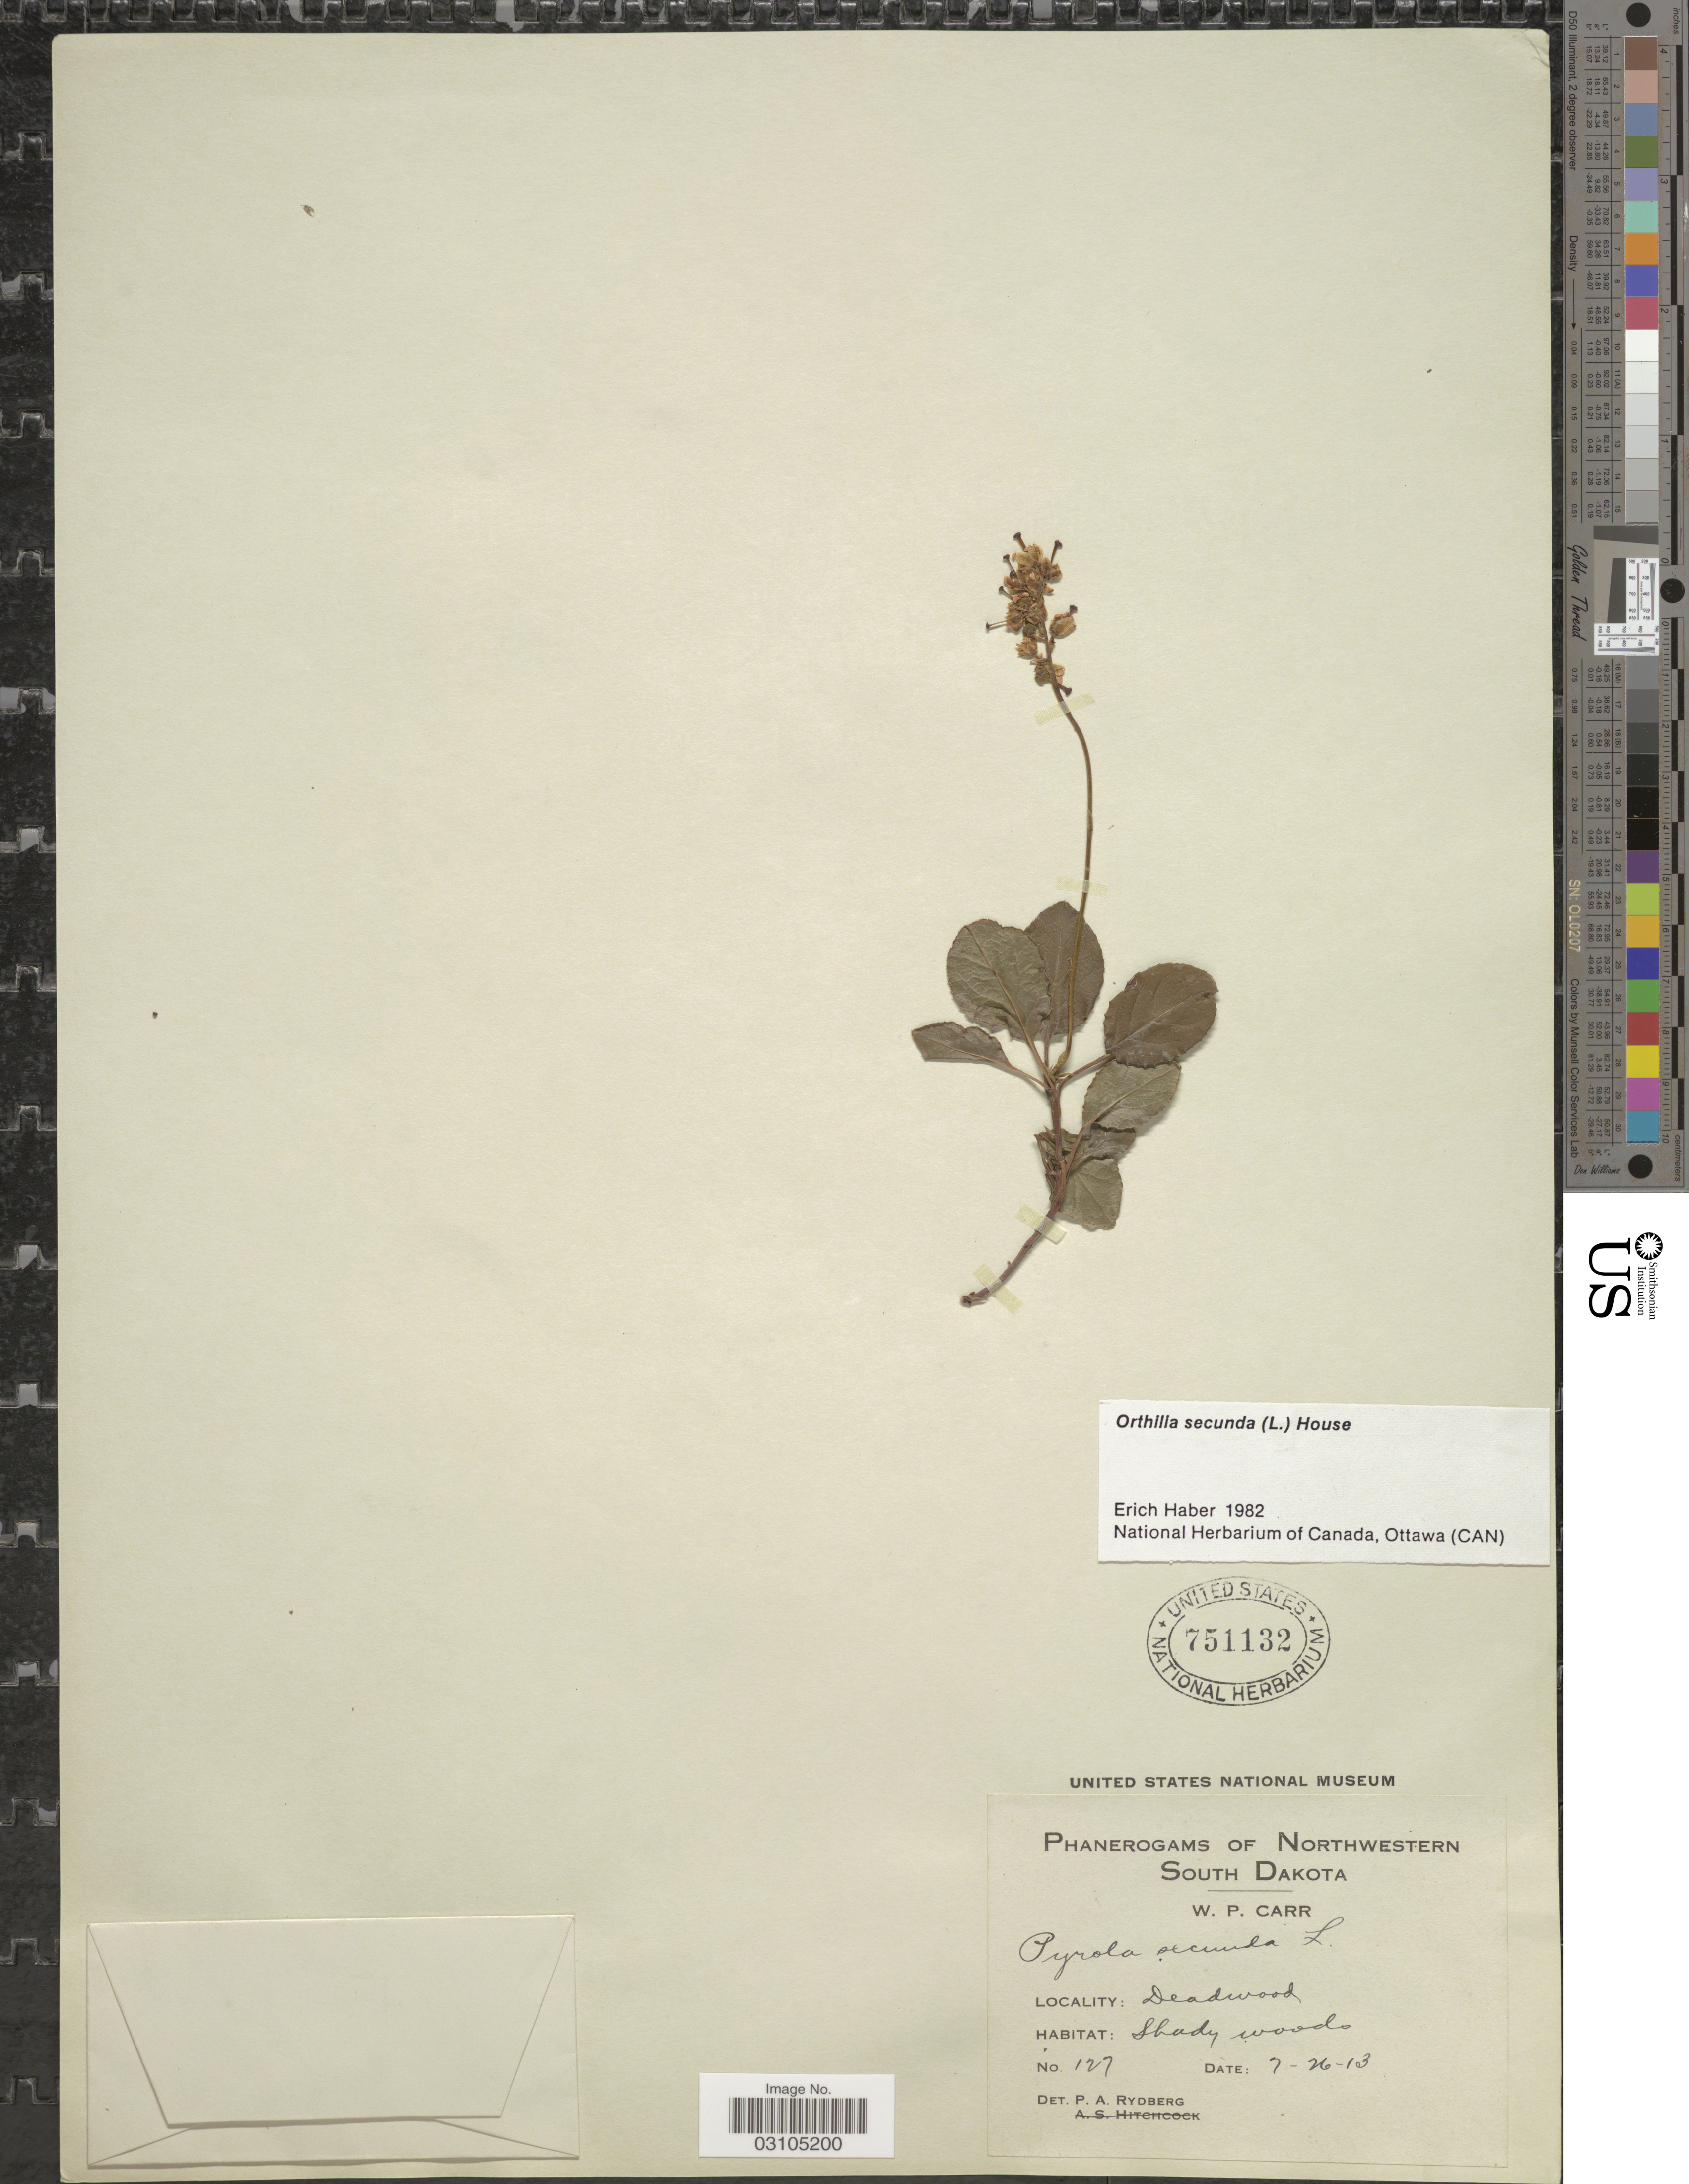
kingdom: Plantae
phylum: Tracheophyta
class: Magnoliopsida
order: Ericales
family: Ericaceae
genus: Orthilia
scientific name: Orthilia secunda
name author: (L.) House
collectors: W. Carr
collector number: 127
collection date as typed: Transcribed d/m/y: 26/7/13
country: United States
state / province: South Dakota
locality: Northwestern South Dakota. Deadwood.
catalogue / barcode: US 751132